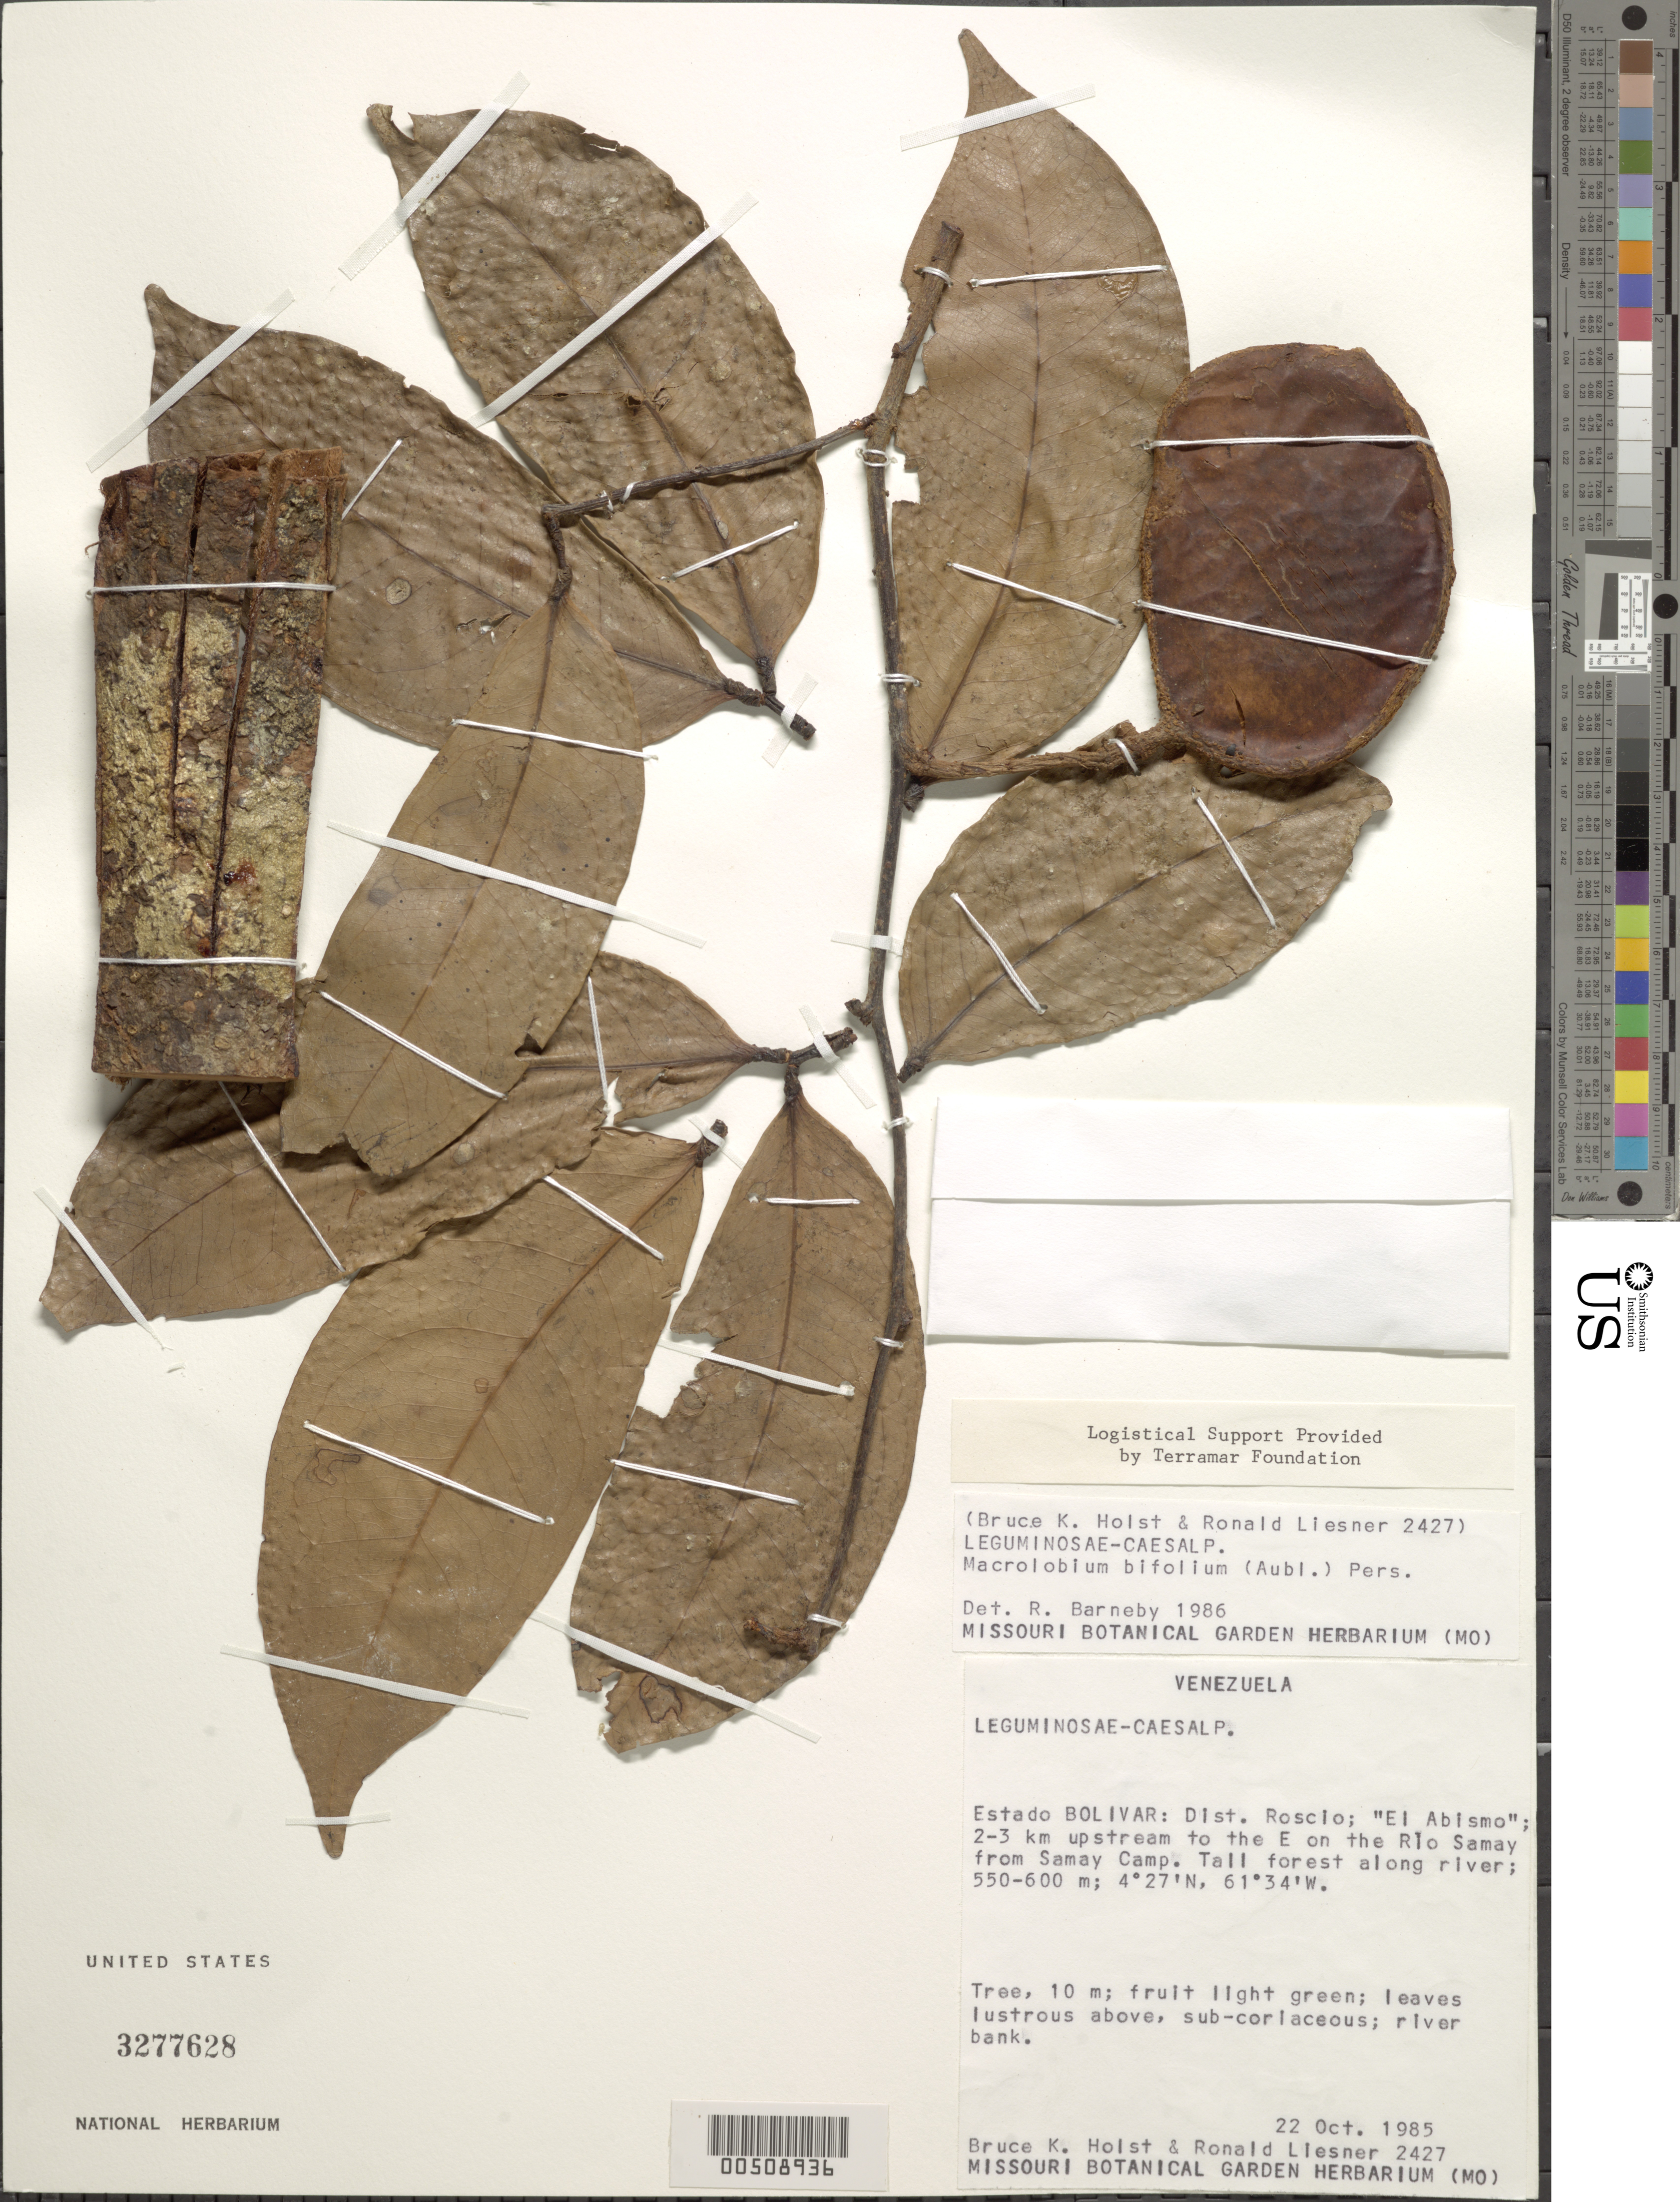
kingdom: Plantae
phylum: Tracheophyta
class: Magnoliopsida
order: Fabales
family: Fabaceae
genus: Macrolobium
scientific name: Macrolobium bifolium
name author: (Aubl.) Pers.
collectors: B. Holst & R. L. Liesner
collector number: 2427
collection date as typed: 22 Oct 1985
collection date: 1985-10-22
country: Venezuela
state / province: Bolivar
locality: Roscio, e of rio samay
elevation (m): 550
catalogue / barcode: US 3277628